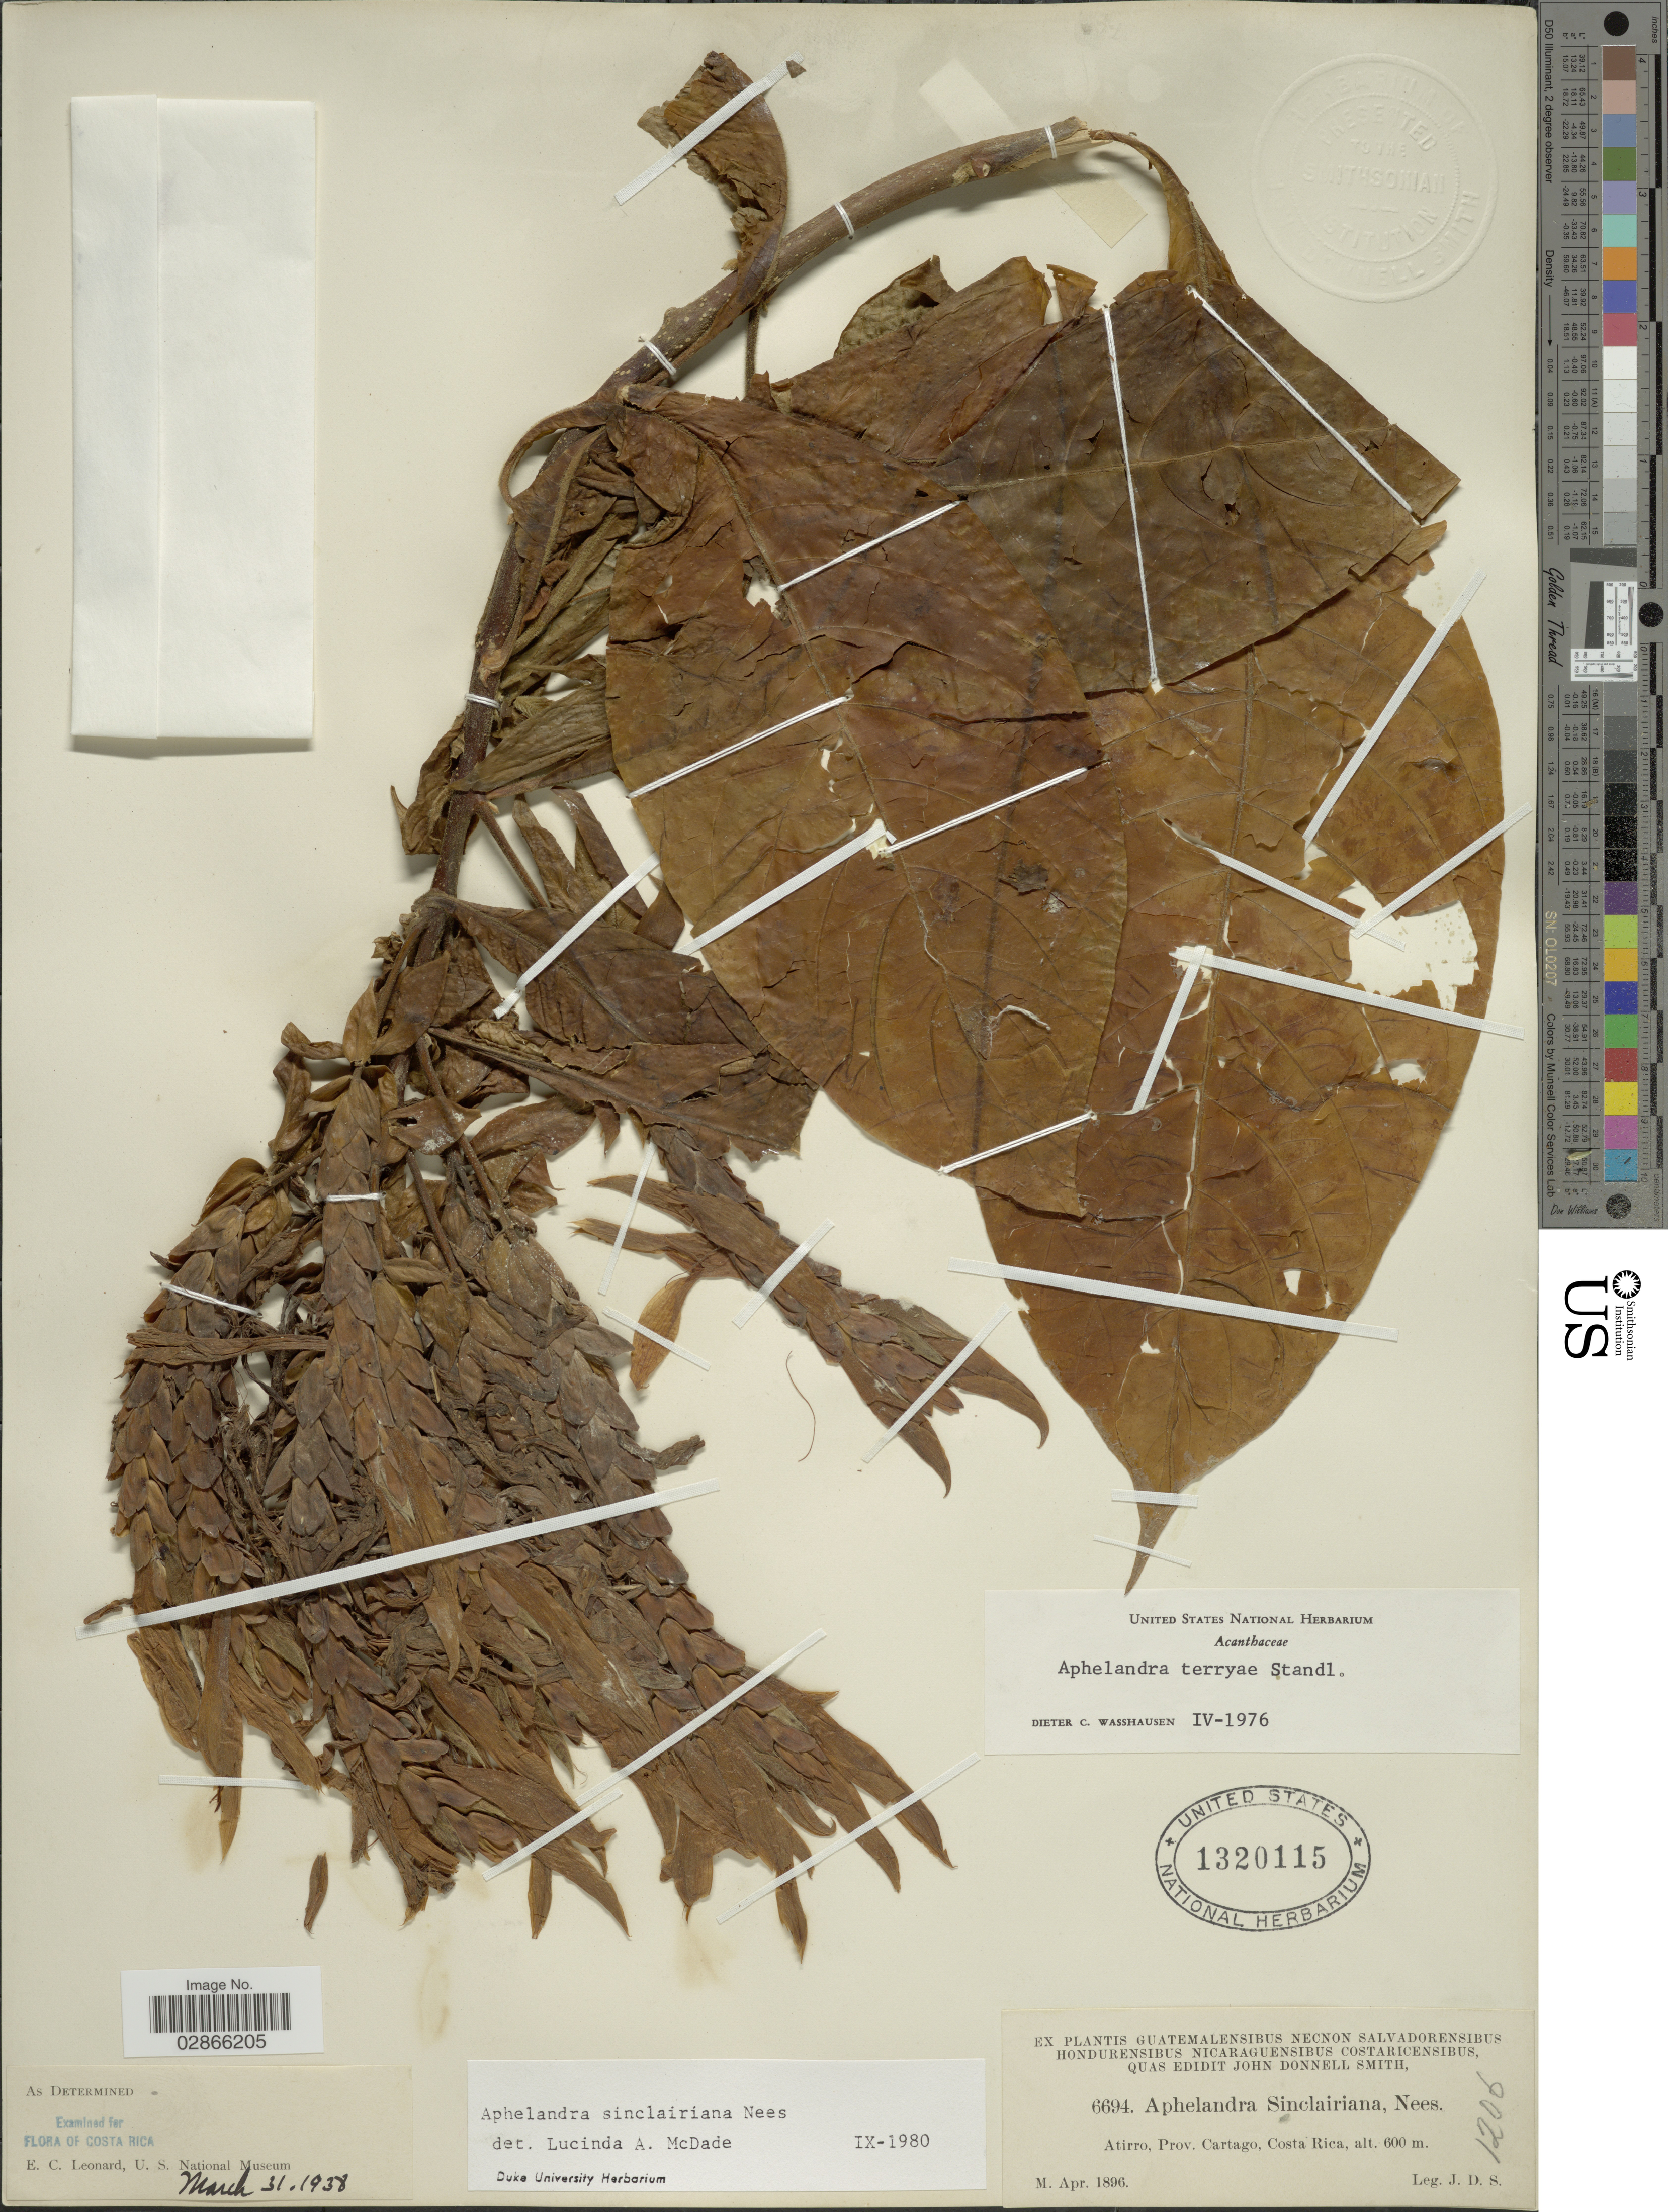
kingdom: Plantae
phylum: Tracheophyta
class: Magnoliopsida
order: Lamiales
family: Acanthaceae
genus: Aphelandra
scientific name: Aphelandra terryae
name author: Standl.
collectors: J. Donnell Smith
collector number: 6694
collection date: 1896-04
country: Costa Rica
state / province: Cartago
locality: Attiro.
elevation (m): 600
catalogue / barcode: US 1320115